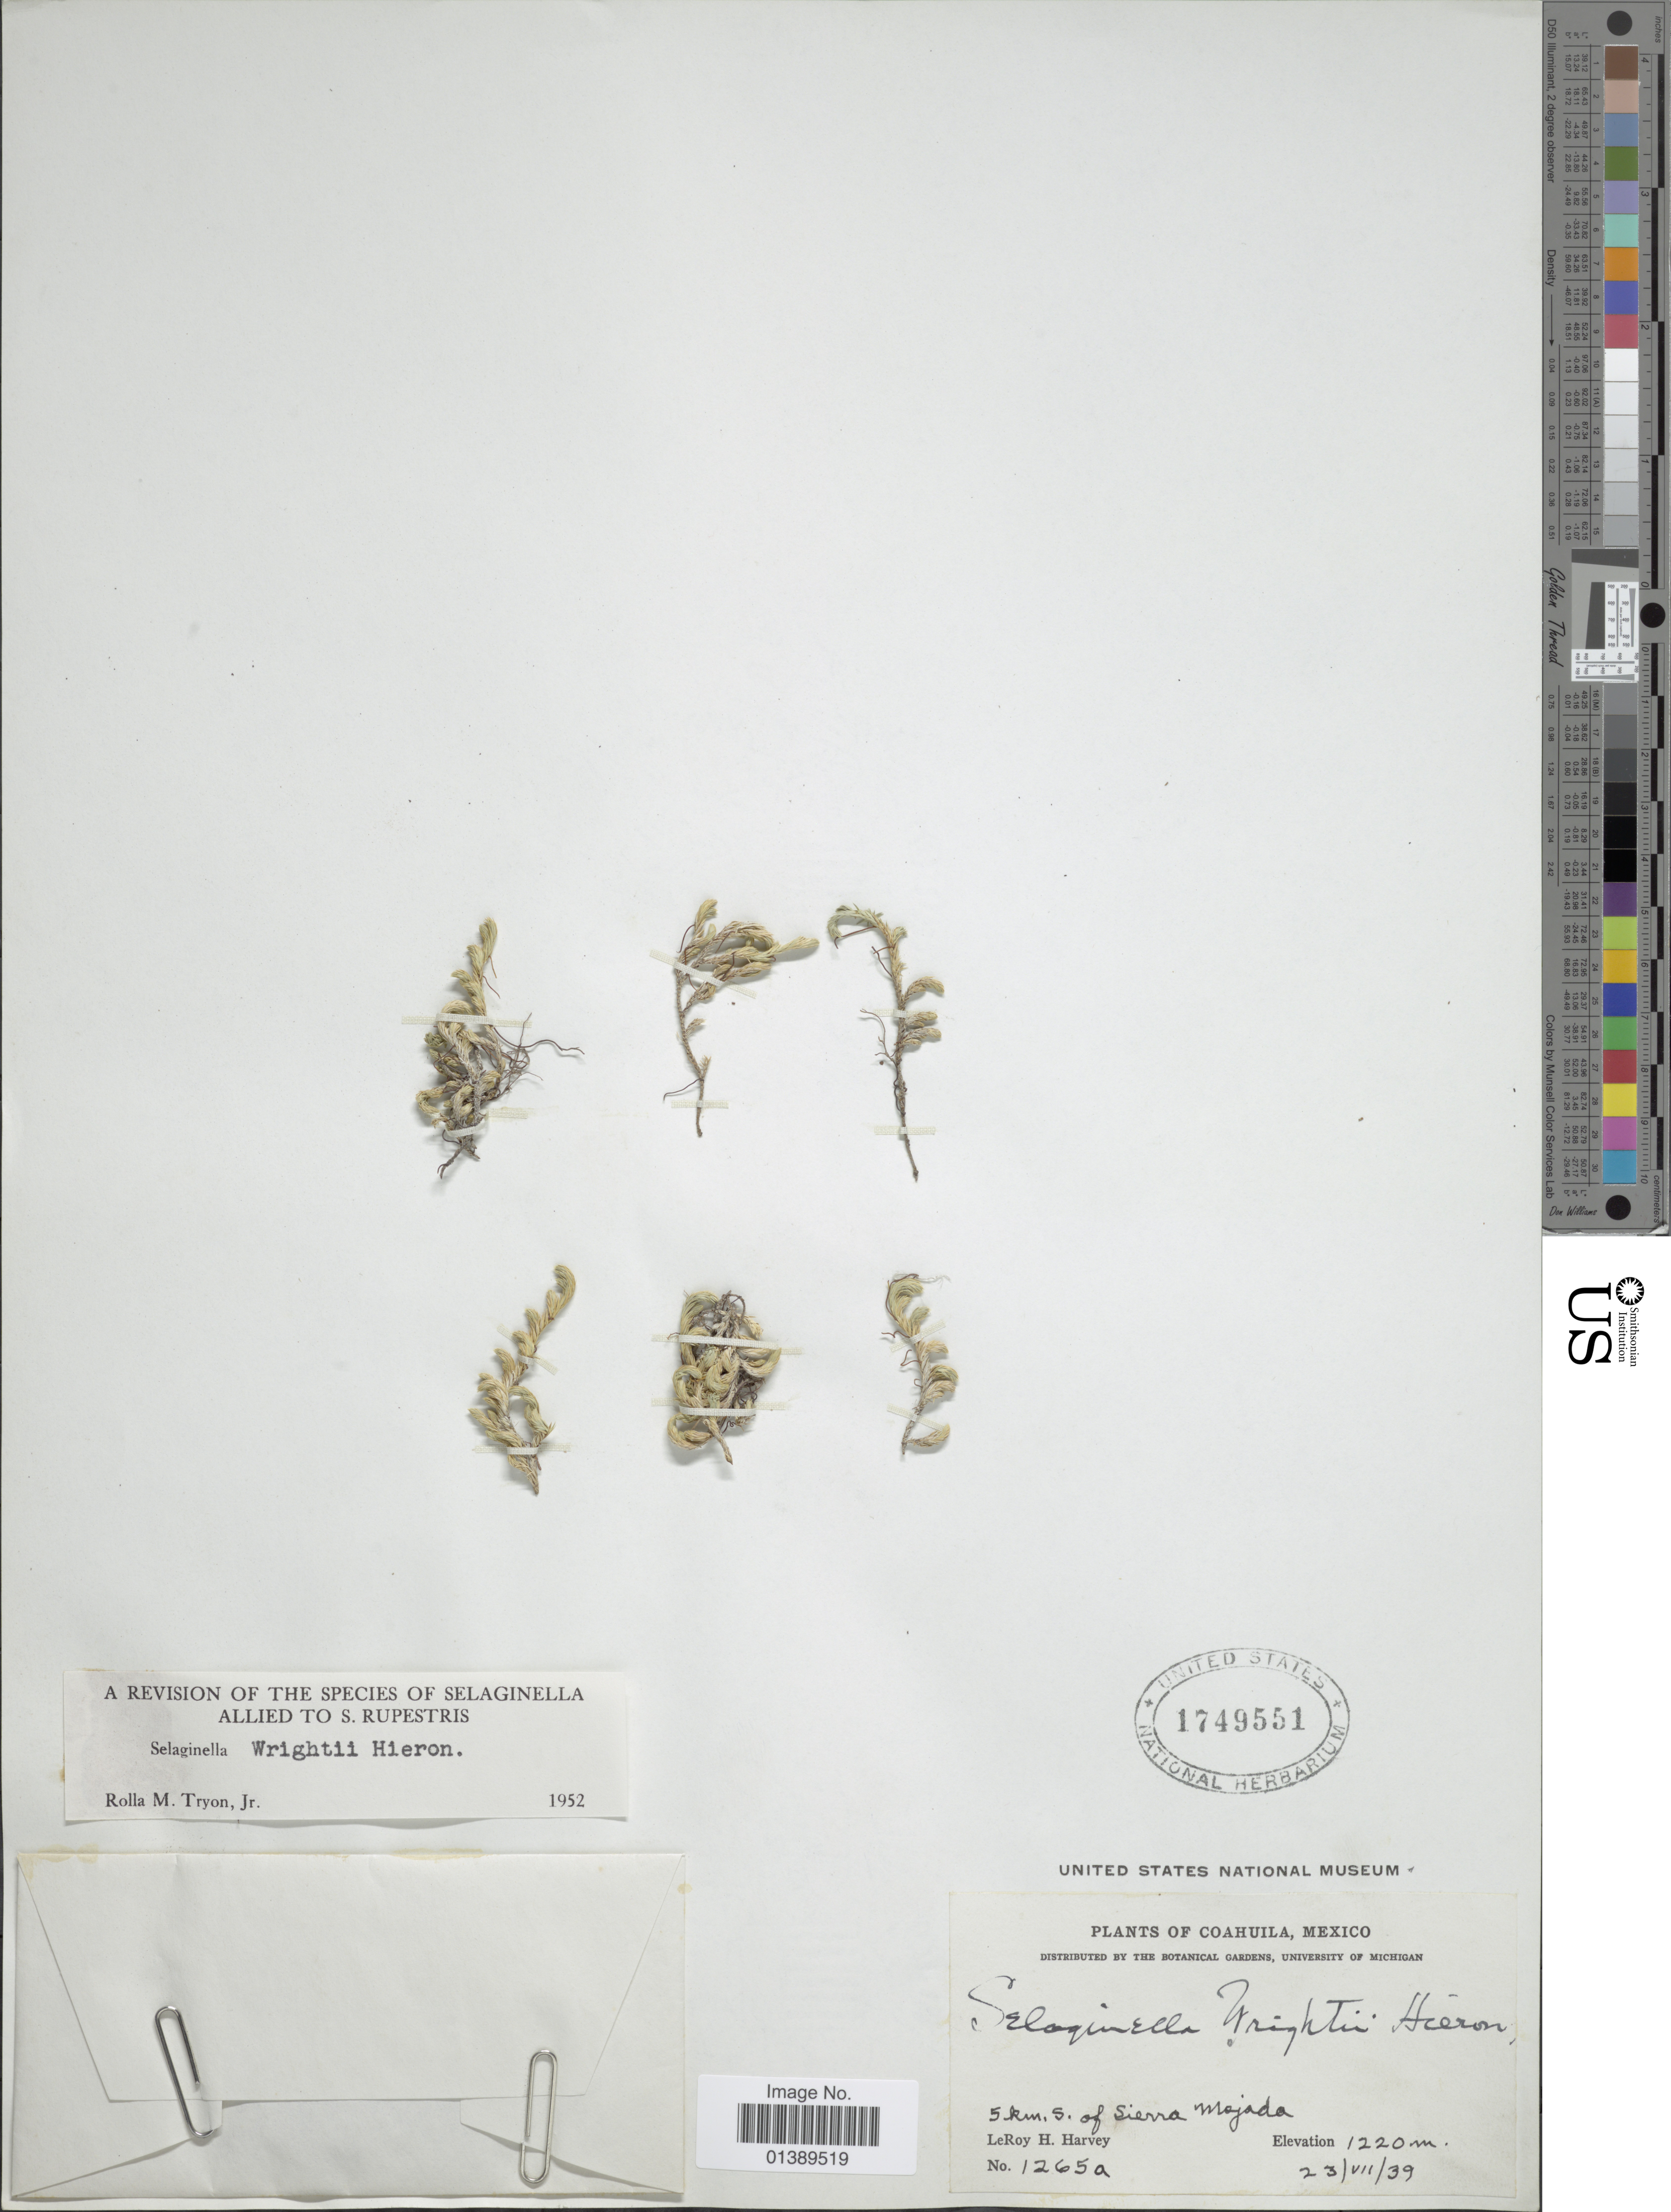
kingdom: Plantae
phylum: Tracheophyta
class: Lycopodiopsida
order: Selaginellales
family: Selaginellaceae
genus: Selaginella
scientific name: Selaginella wightii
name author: Hieron.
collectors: L. H. Harvey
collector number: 1265a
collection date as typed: Transcribed d/m/y: 23/7/39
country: Mexico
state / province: Coahuila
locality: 5 km S of Sierra Majada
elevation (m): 1220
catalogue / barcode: US 1749551